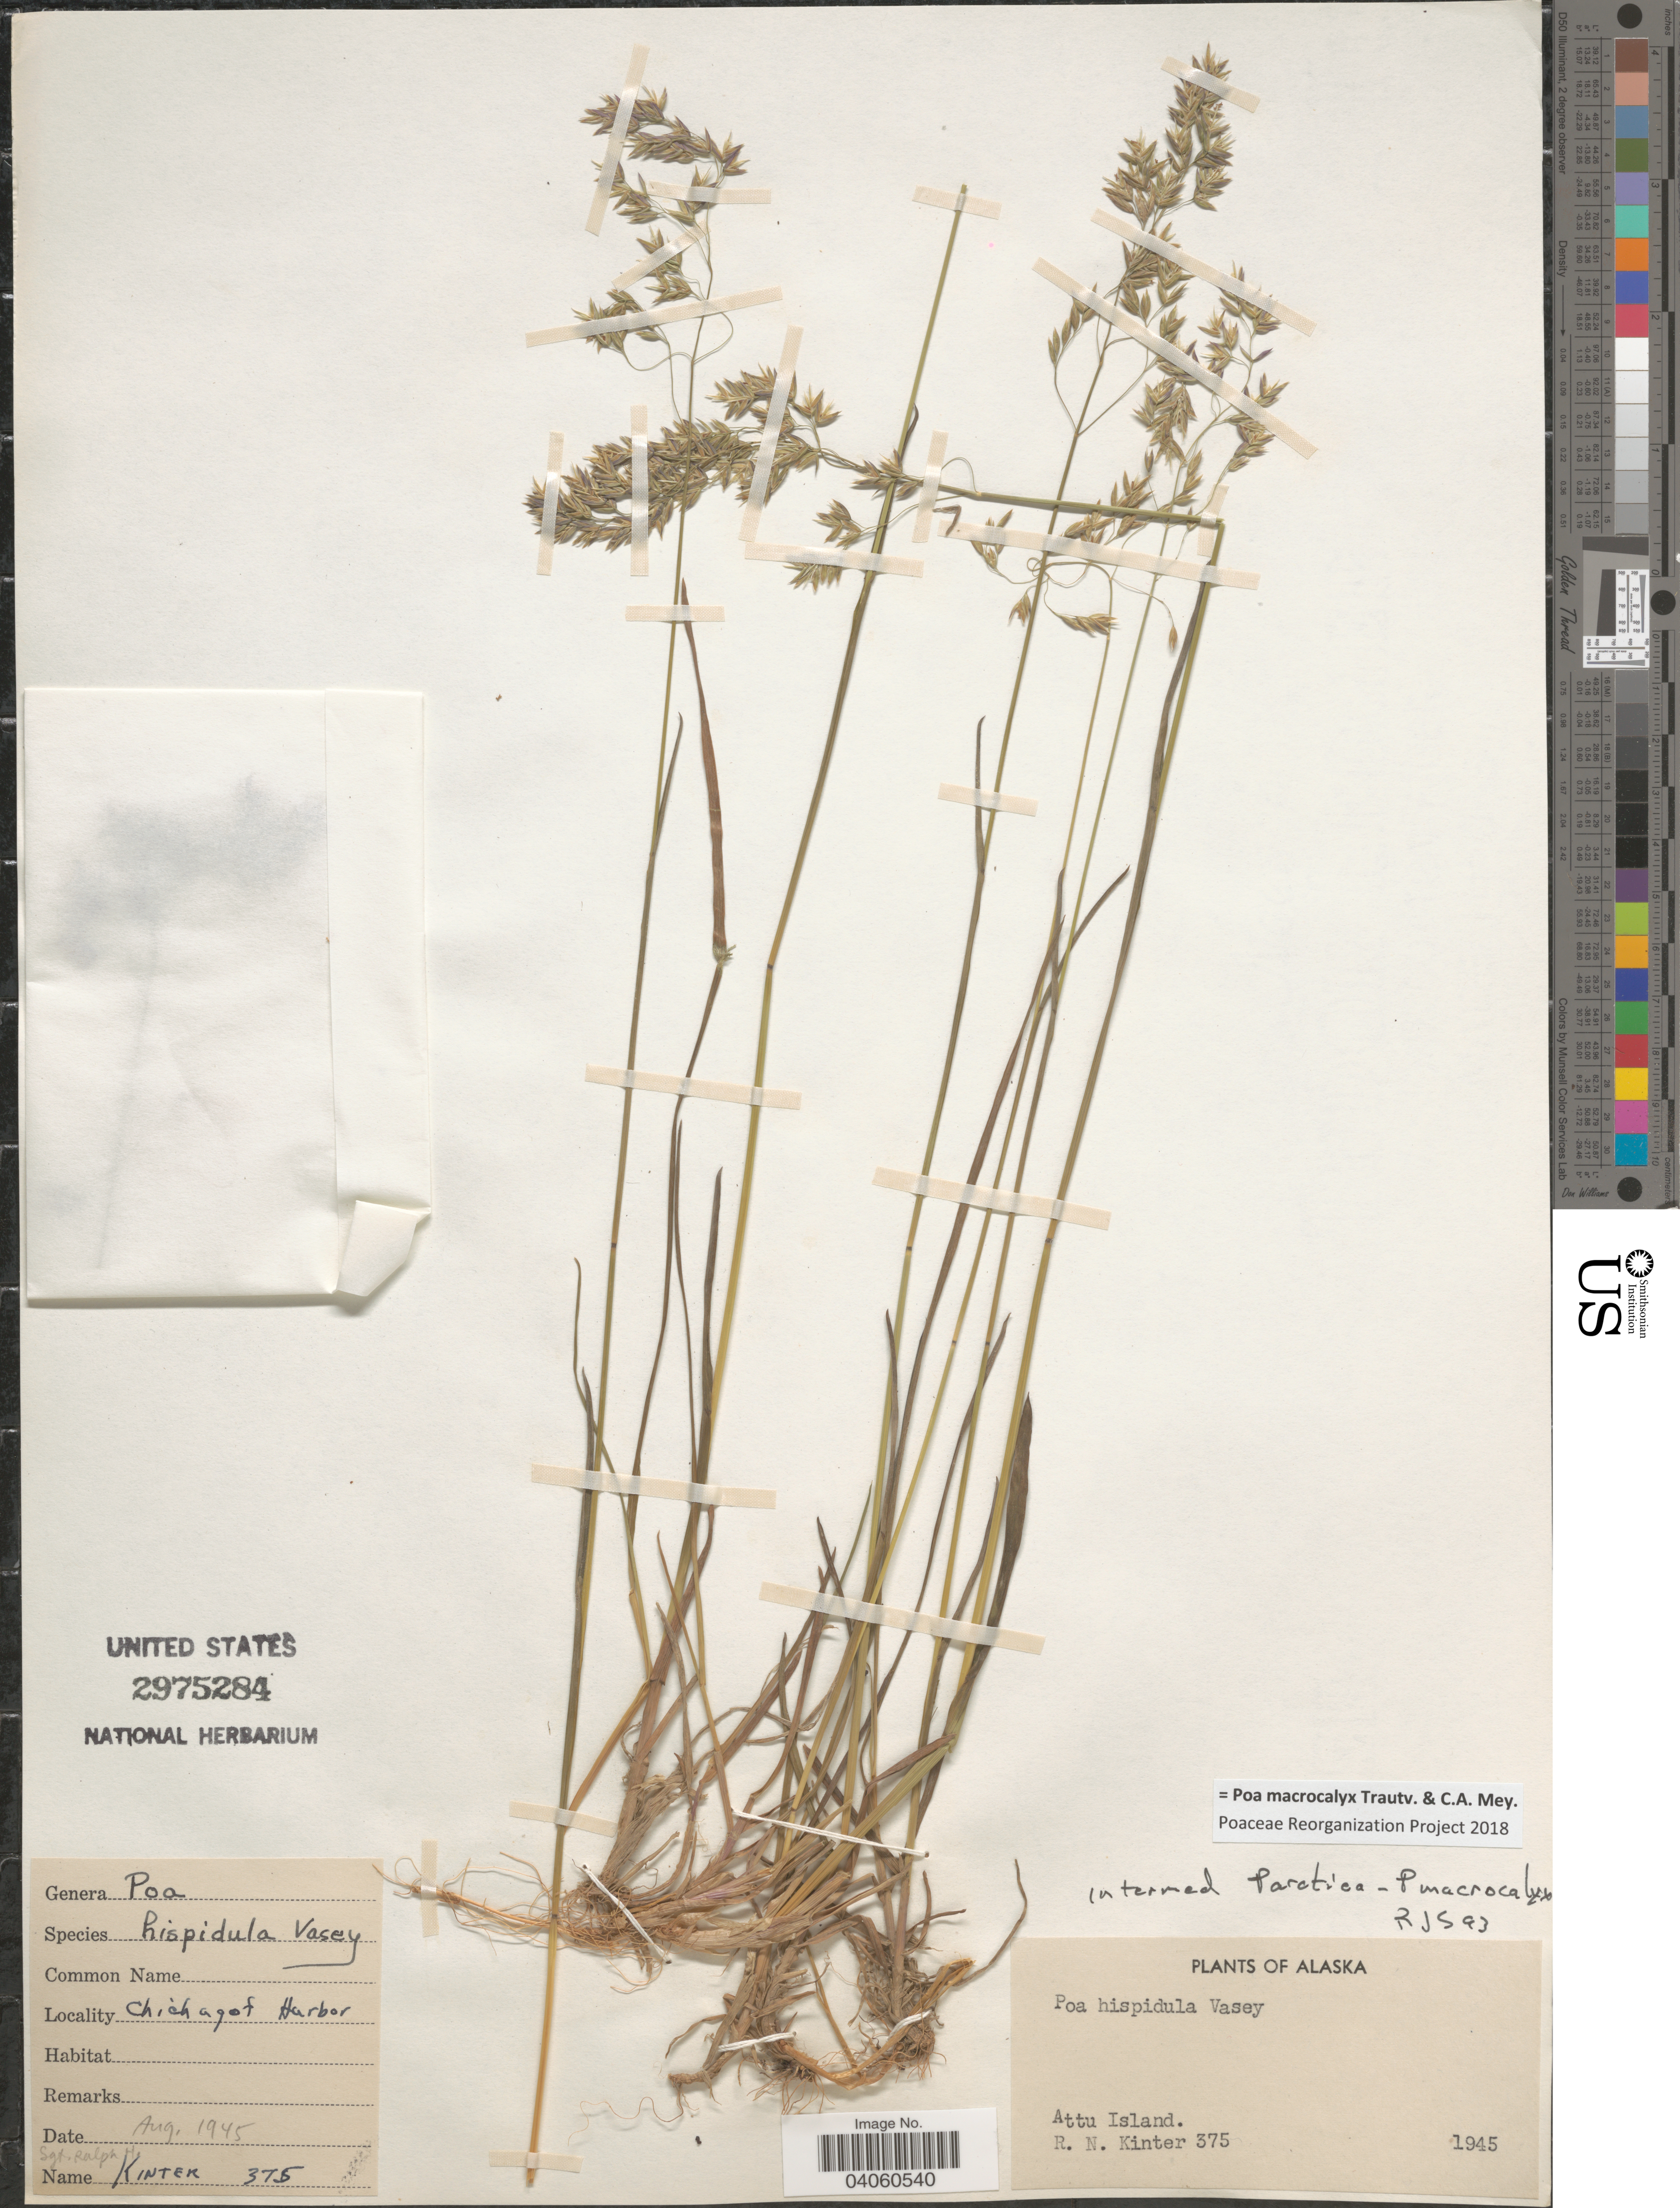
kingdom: Plantae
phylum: Tracheophyta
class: Liliopsida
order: Poales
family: Poaceae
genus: Poa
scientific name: Poa macrocalyx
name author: Trautv. & C.A. Mey.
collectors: R. Kinter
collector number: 375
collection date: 1945-08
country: United States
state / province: Alaska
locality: Attu Island. Chichagof Harbor.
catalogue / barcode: US 2975284